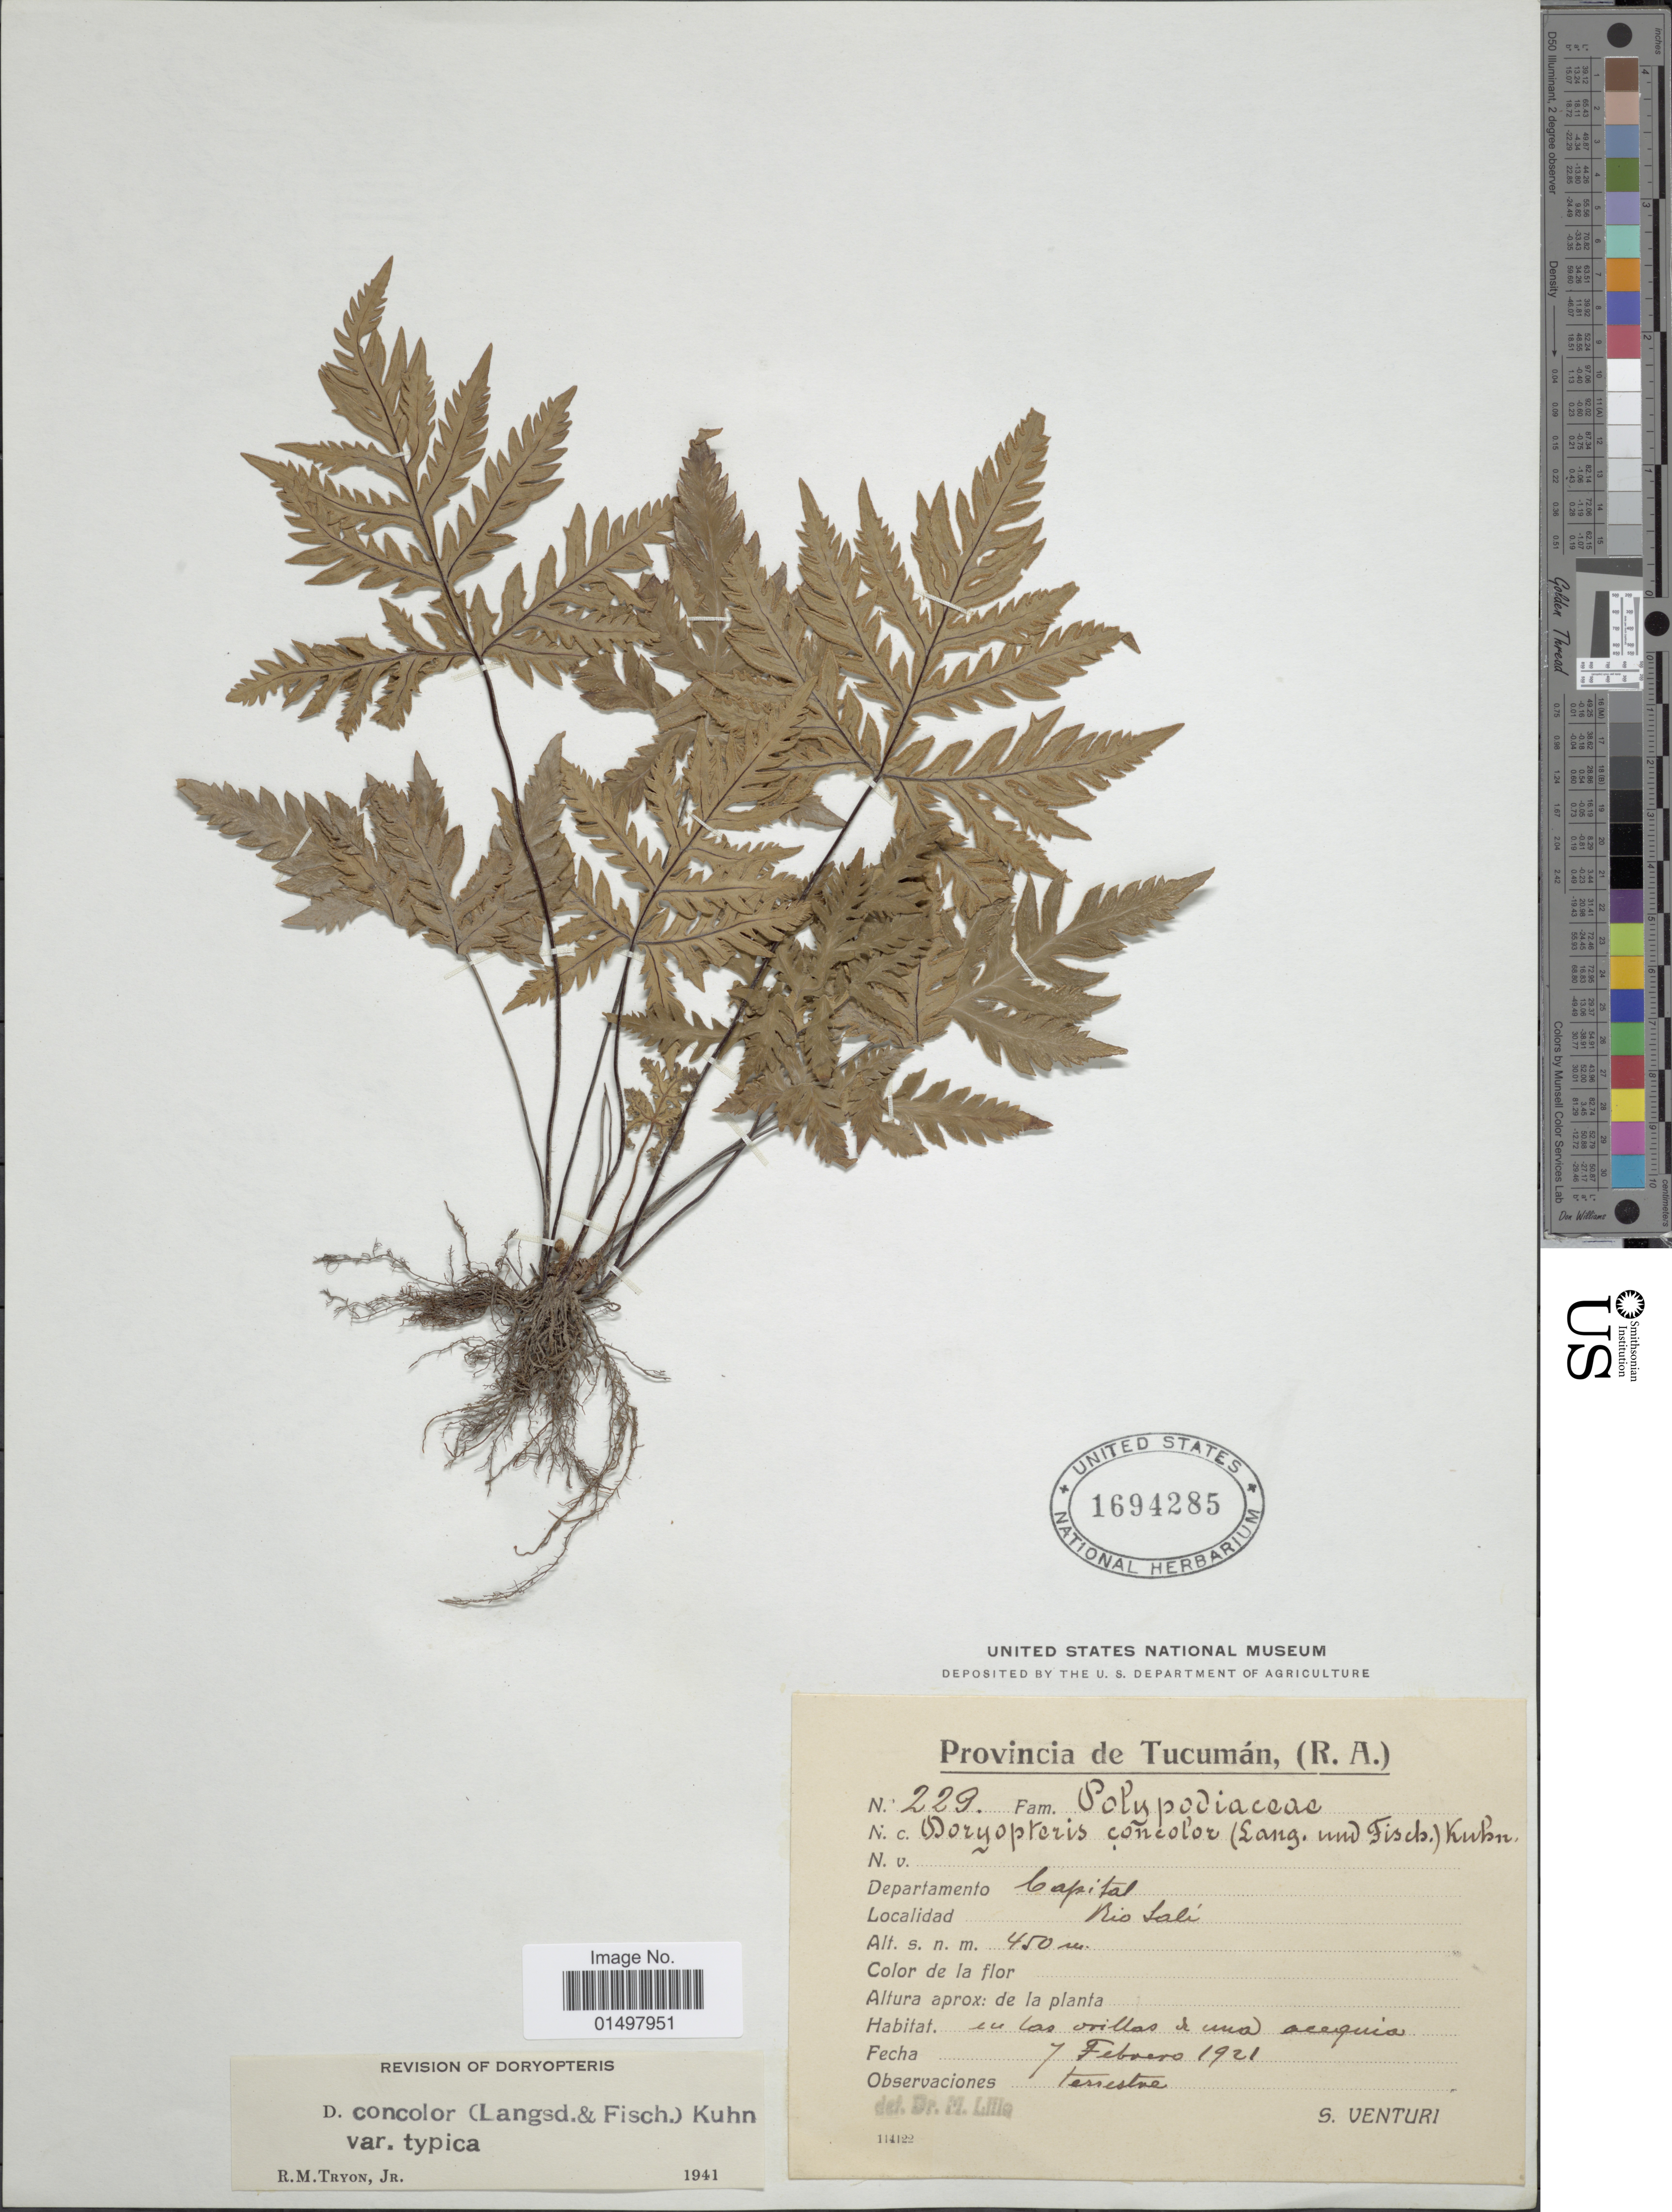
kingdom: Plantae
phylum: Tracheophyta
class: Polypodiopsida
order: Polypodiales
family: Pteridaceae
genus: Doryopteris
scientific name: Doryopteris concolor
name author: (Langsd. & Fisch.) Kuhn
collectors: S. Venturi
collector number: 229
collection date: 1921-02-07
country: Argentina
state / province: Tucumán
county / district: Capital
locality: Rio Salí.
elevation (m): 450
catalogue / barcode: US 1694285